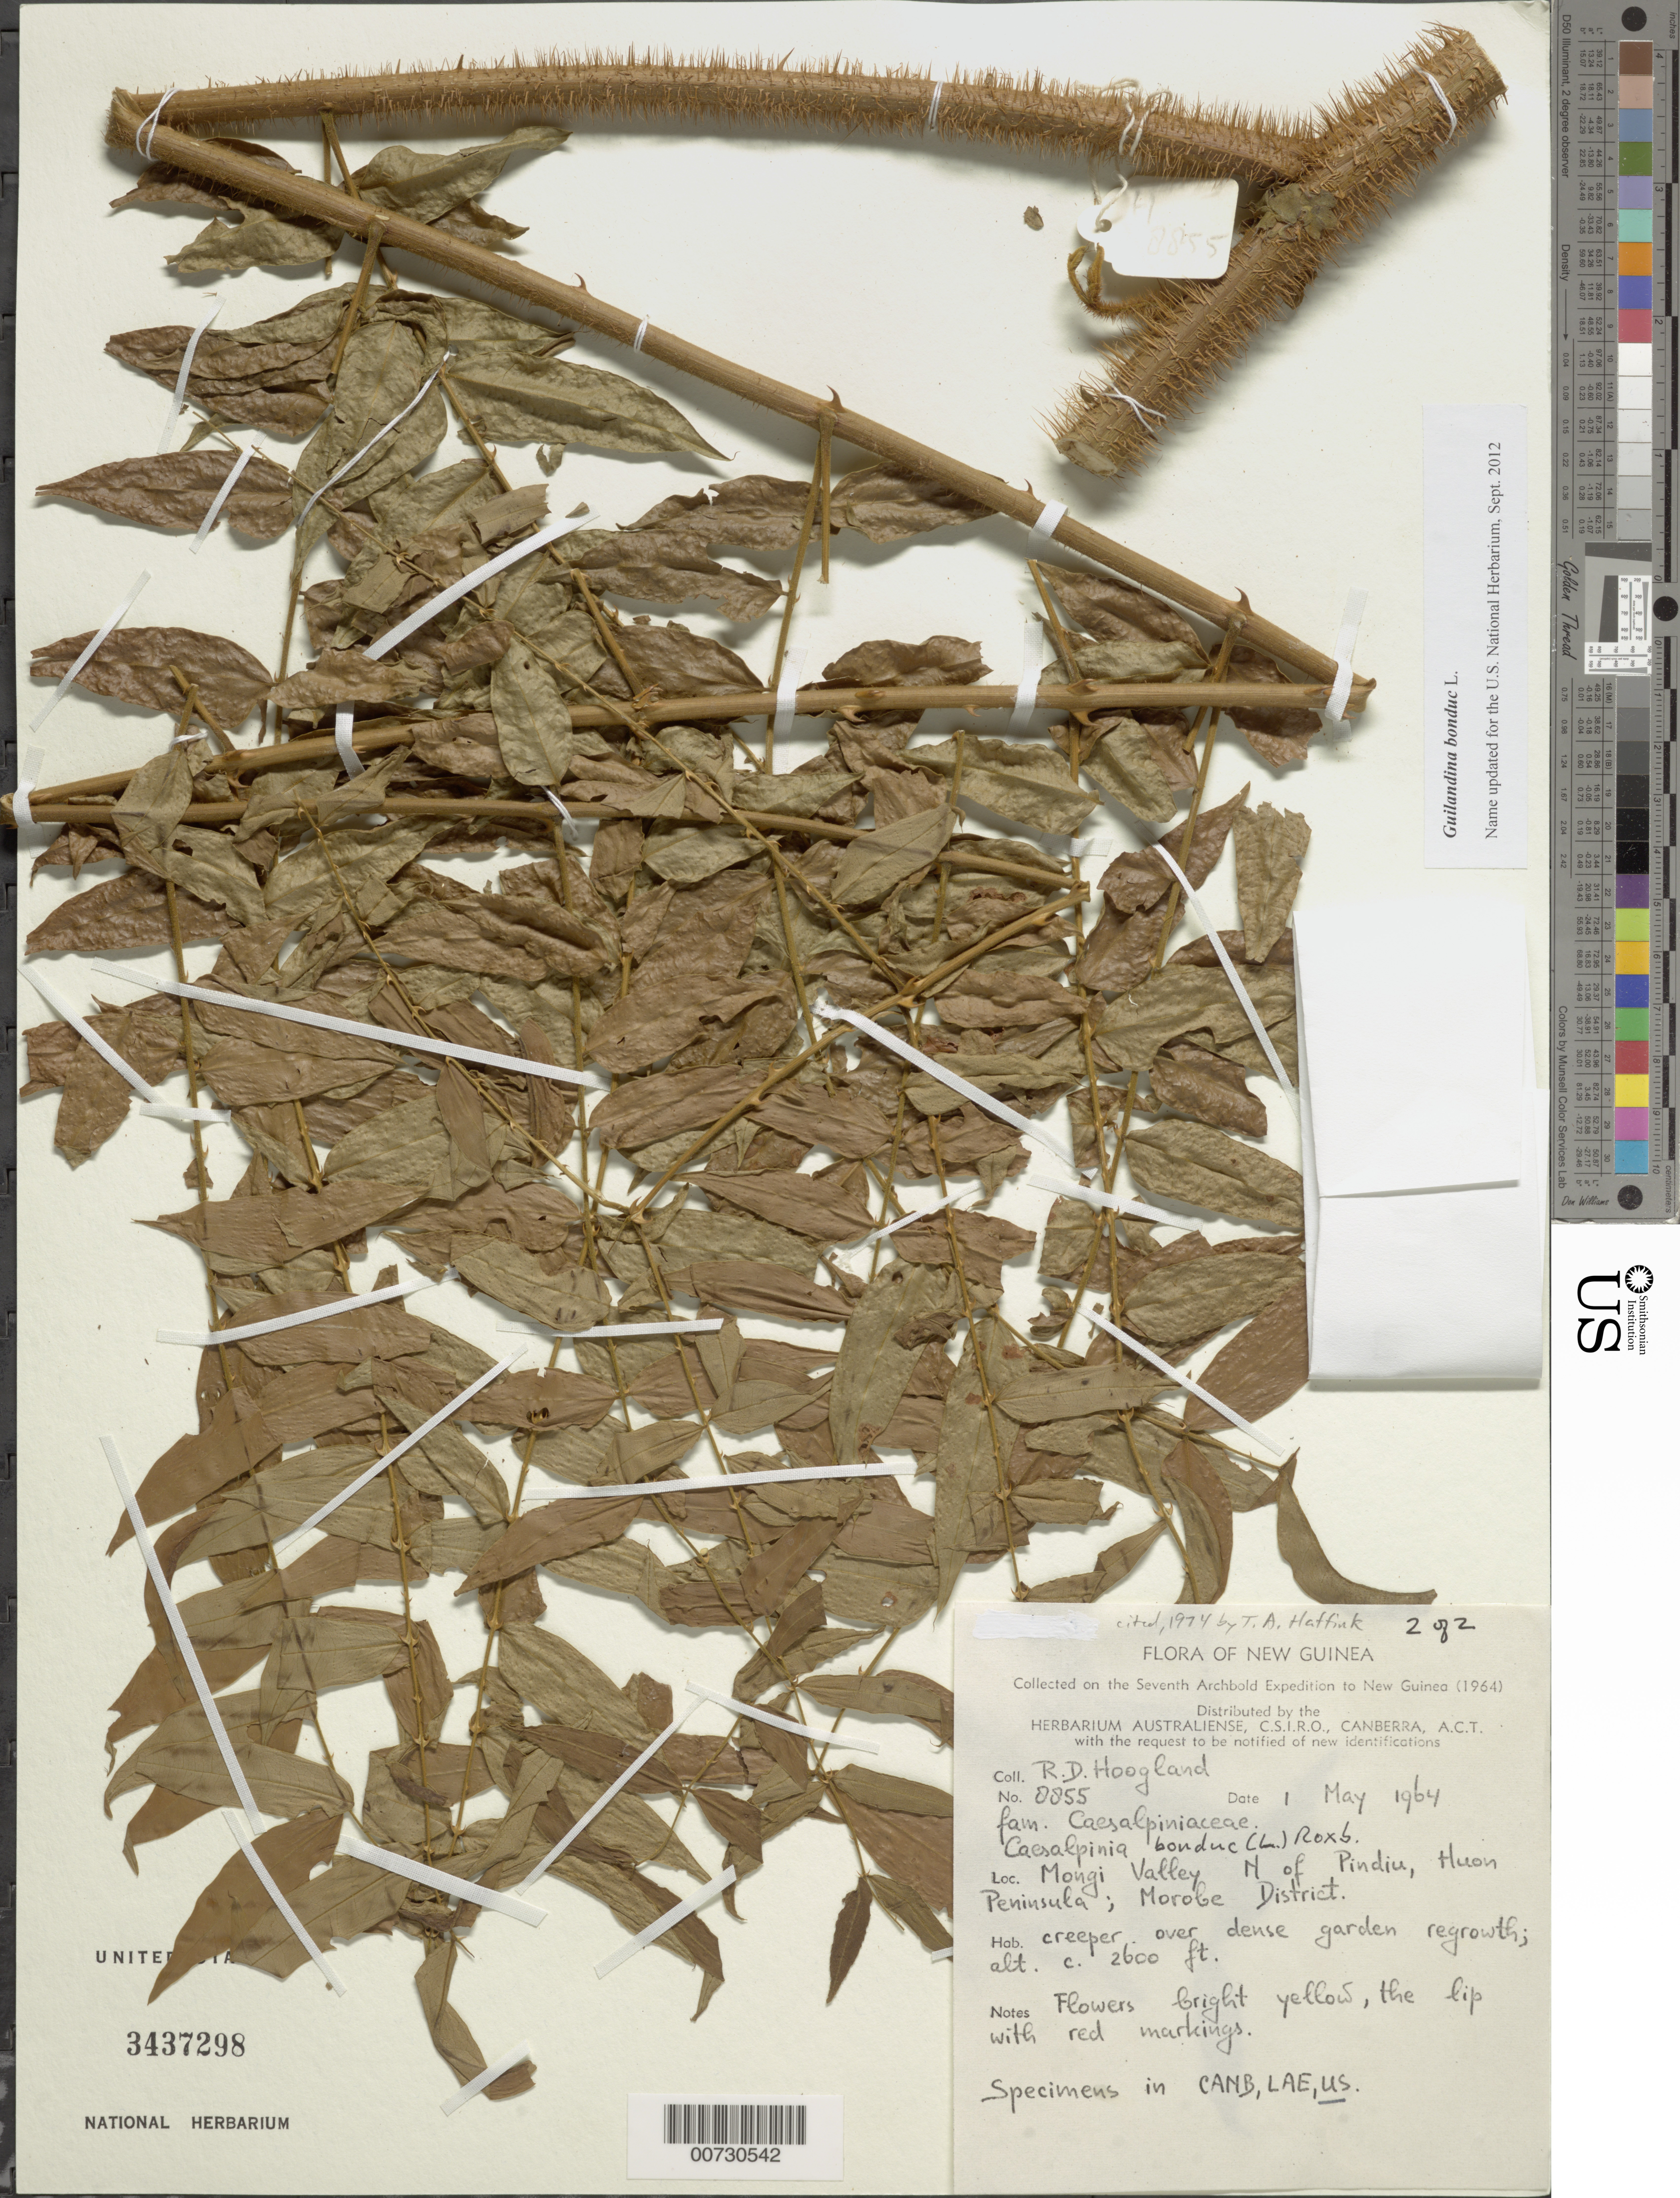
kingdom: Plantae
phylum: Tracheophyta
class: Magnoliopsida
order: Fabales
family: Fabaceae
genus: Guilandina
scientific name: Guilandina bonduc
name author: L.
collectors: R. D. Hoogland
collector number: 8855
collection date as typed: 01 May 1964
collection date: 1964-05-01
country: Papua New Guinea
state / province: Morobe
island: New Guinea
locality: Mongi Valley, N of Pindiu, Huon Peninsula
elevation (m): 792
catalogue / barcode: US 3437298